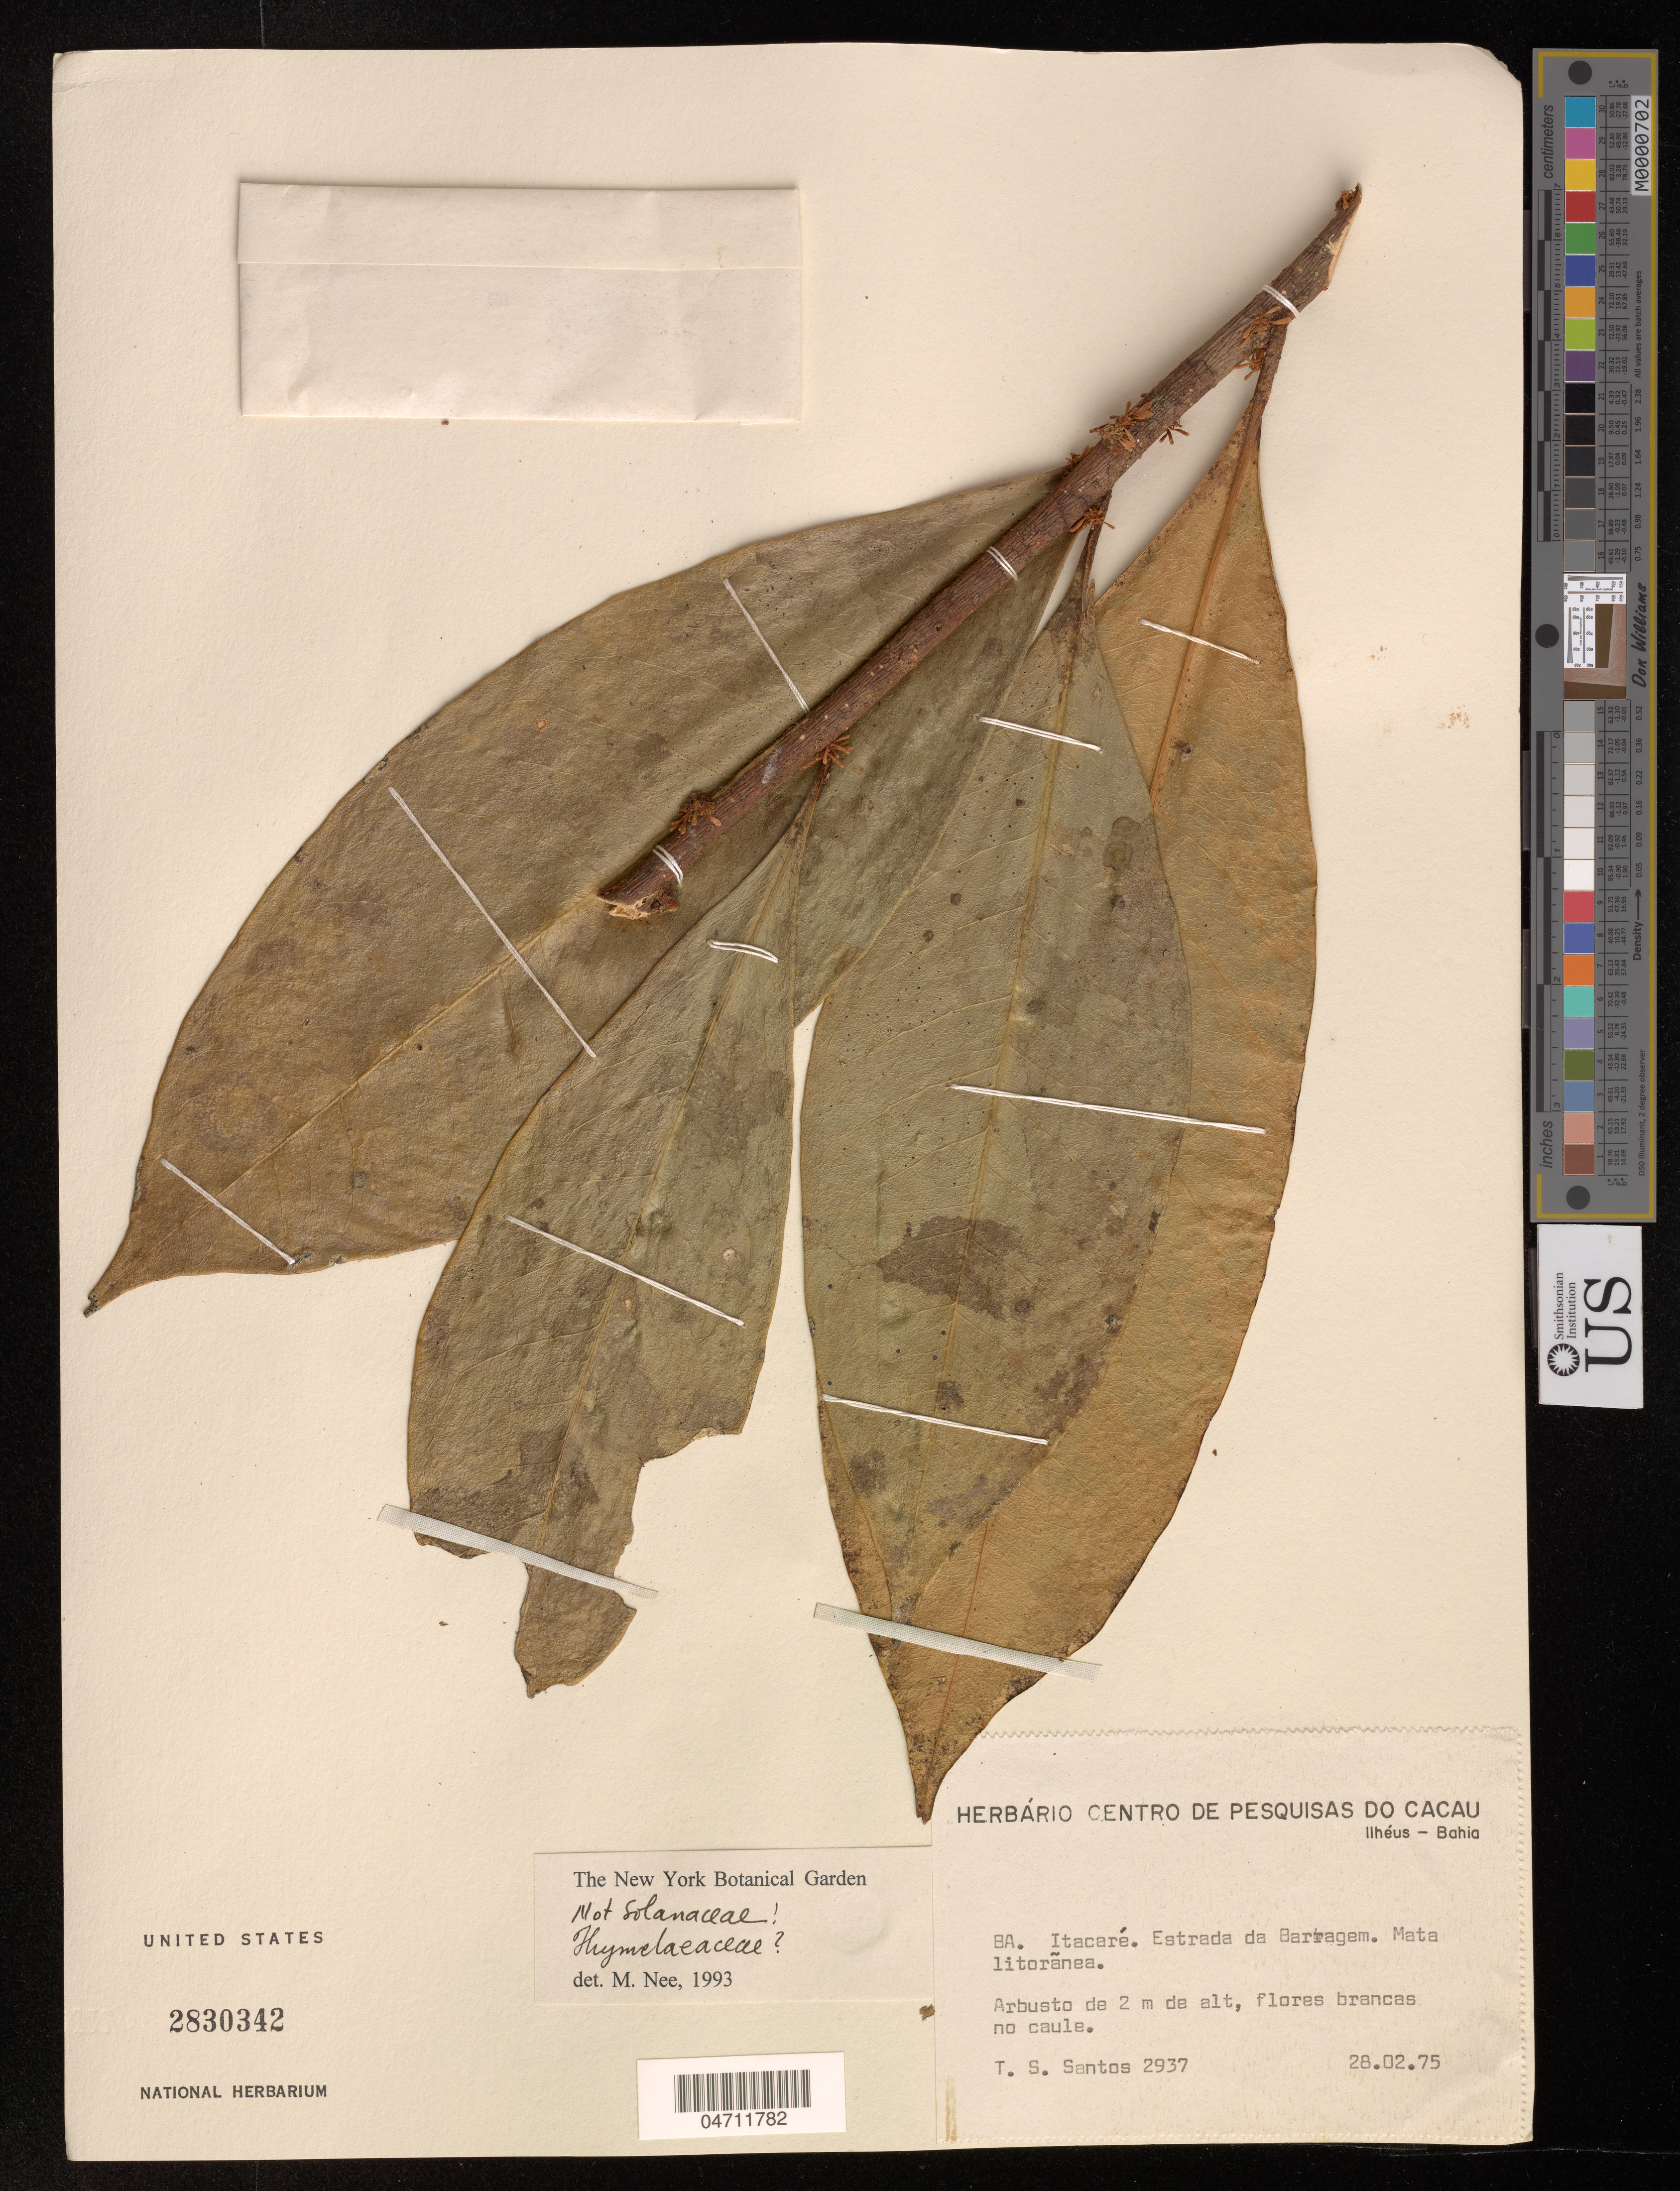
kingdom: Plantae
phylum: Tracheophyta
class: Magnoliopsida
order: Malvales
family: Thymelaeaceae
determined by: Londoño-Echeverri, Y.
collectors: T. S. Santos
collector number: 2937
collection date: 1975-02-28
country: Brazil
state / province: Bahia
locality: Itacare, estrada do Barragem.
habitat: Mata litoranea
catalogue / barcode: US 2830342